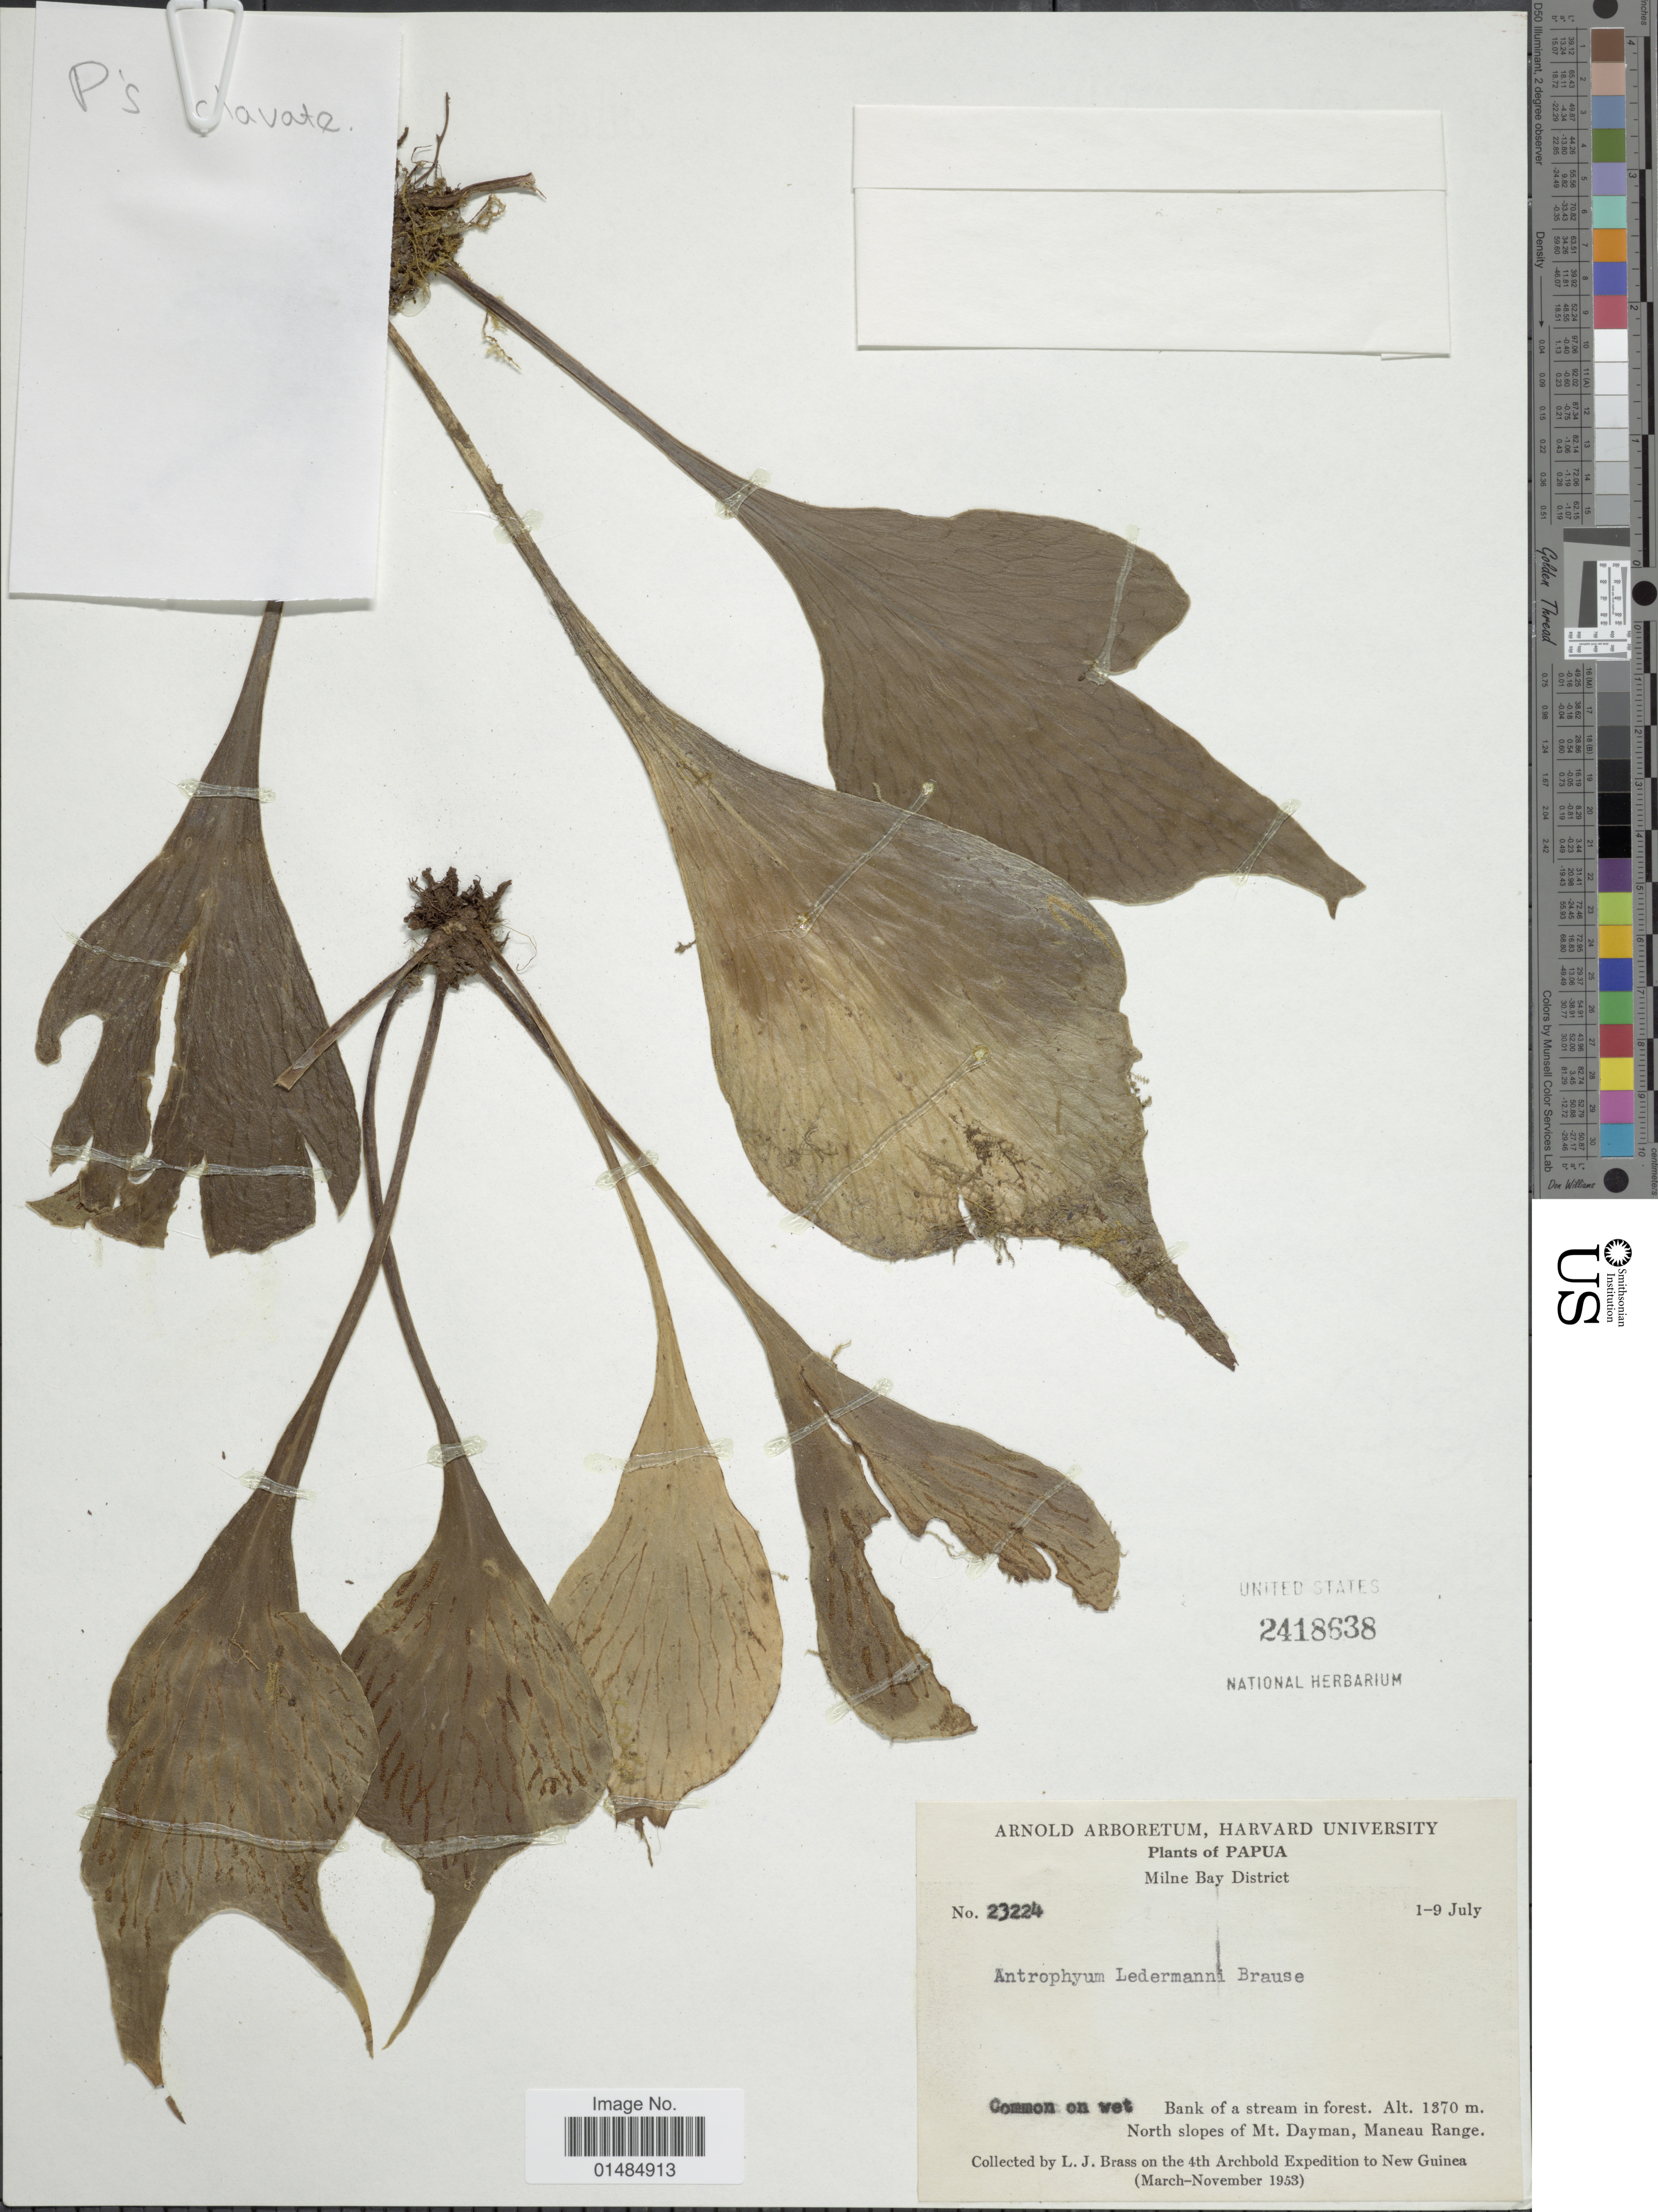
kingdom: Plantae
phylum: Tracheophyta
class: Polypodiopsida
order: Polypodiales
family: Pteridaceae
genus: Antrophyum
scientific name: Antrophyum ledermannii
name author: Hieron.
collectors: L. J. Brass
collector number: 23224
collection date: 1953-07-01/1953-07-09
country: Papua New Guinea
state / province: Milne Bay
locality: Milne Bay District, North slopes of Mt, Dayman, Maneau Range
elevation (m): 1370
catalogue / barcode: US 2418638